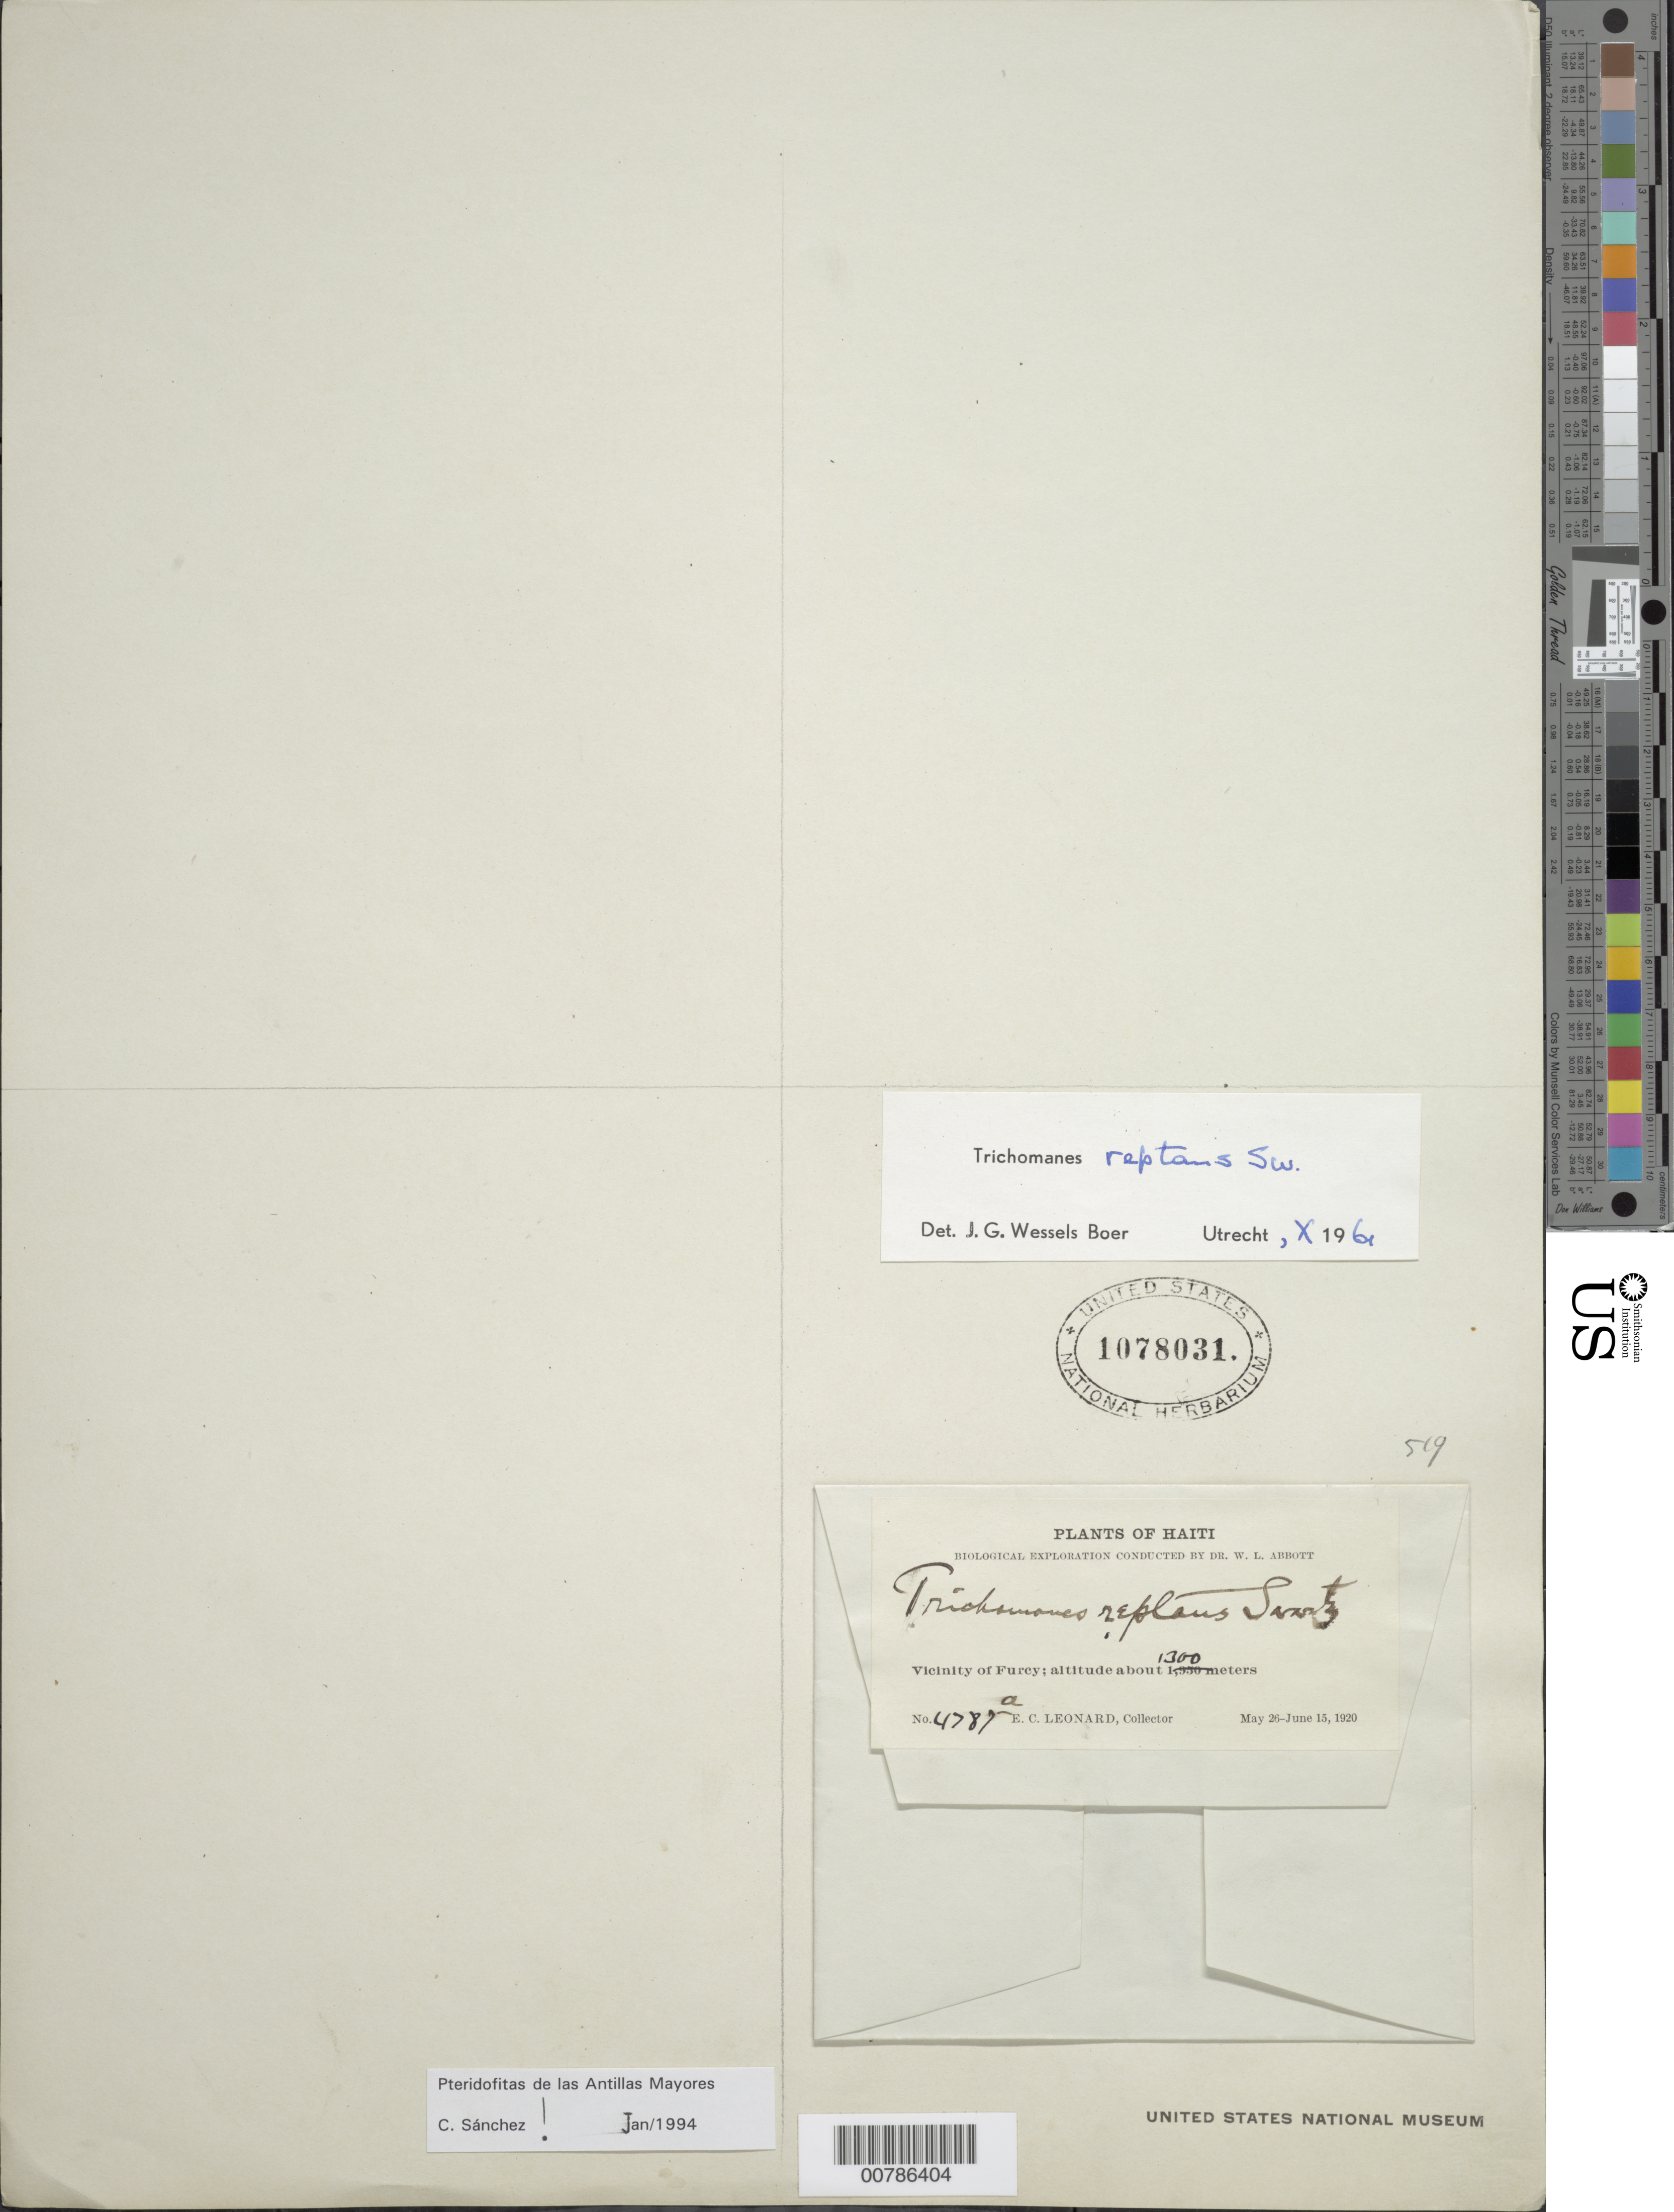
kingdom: Plantae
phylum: Tracheophyta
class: Polypodiopsida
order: Hymenophyllales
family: Hymenophyllaceae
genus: Didymoglossum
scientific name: Didymoglossum reptans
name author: (Sw.) C. Presl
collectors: E. C. Leonard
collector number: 4787a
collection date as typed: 26 May 1920 15 Jun 1920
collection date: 1920-05-26/1920-06-15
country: Haiti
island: Hispaniola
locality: Furcy vicinity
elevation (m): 1300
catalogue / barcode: US 1078031